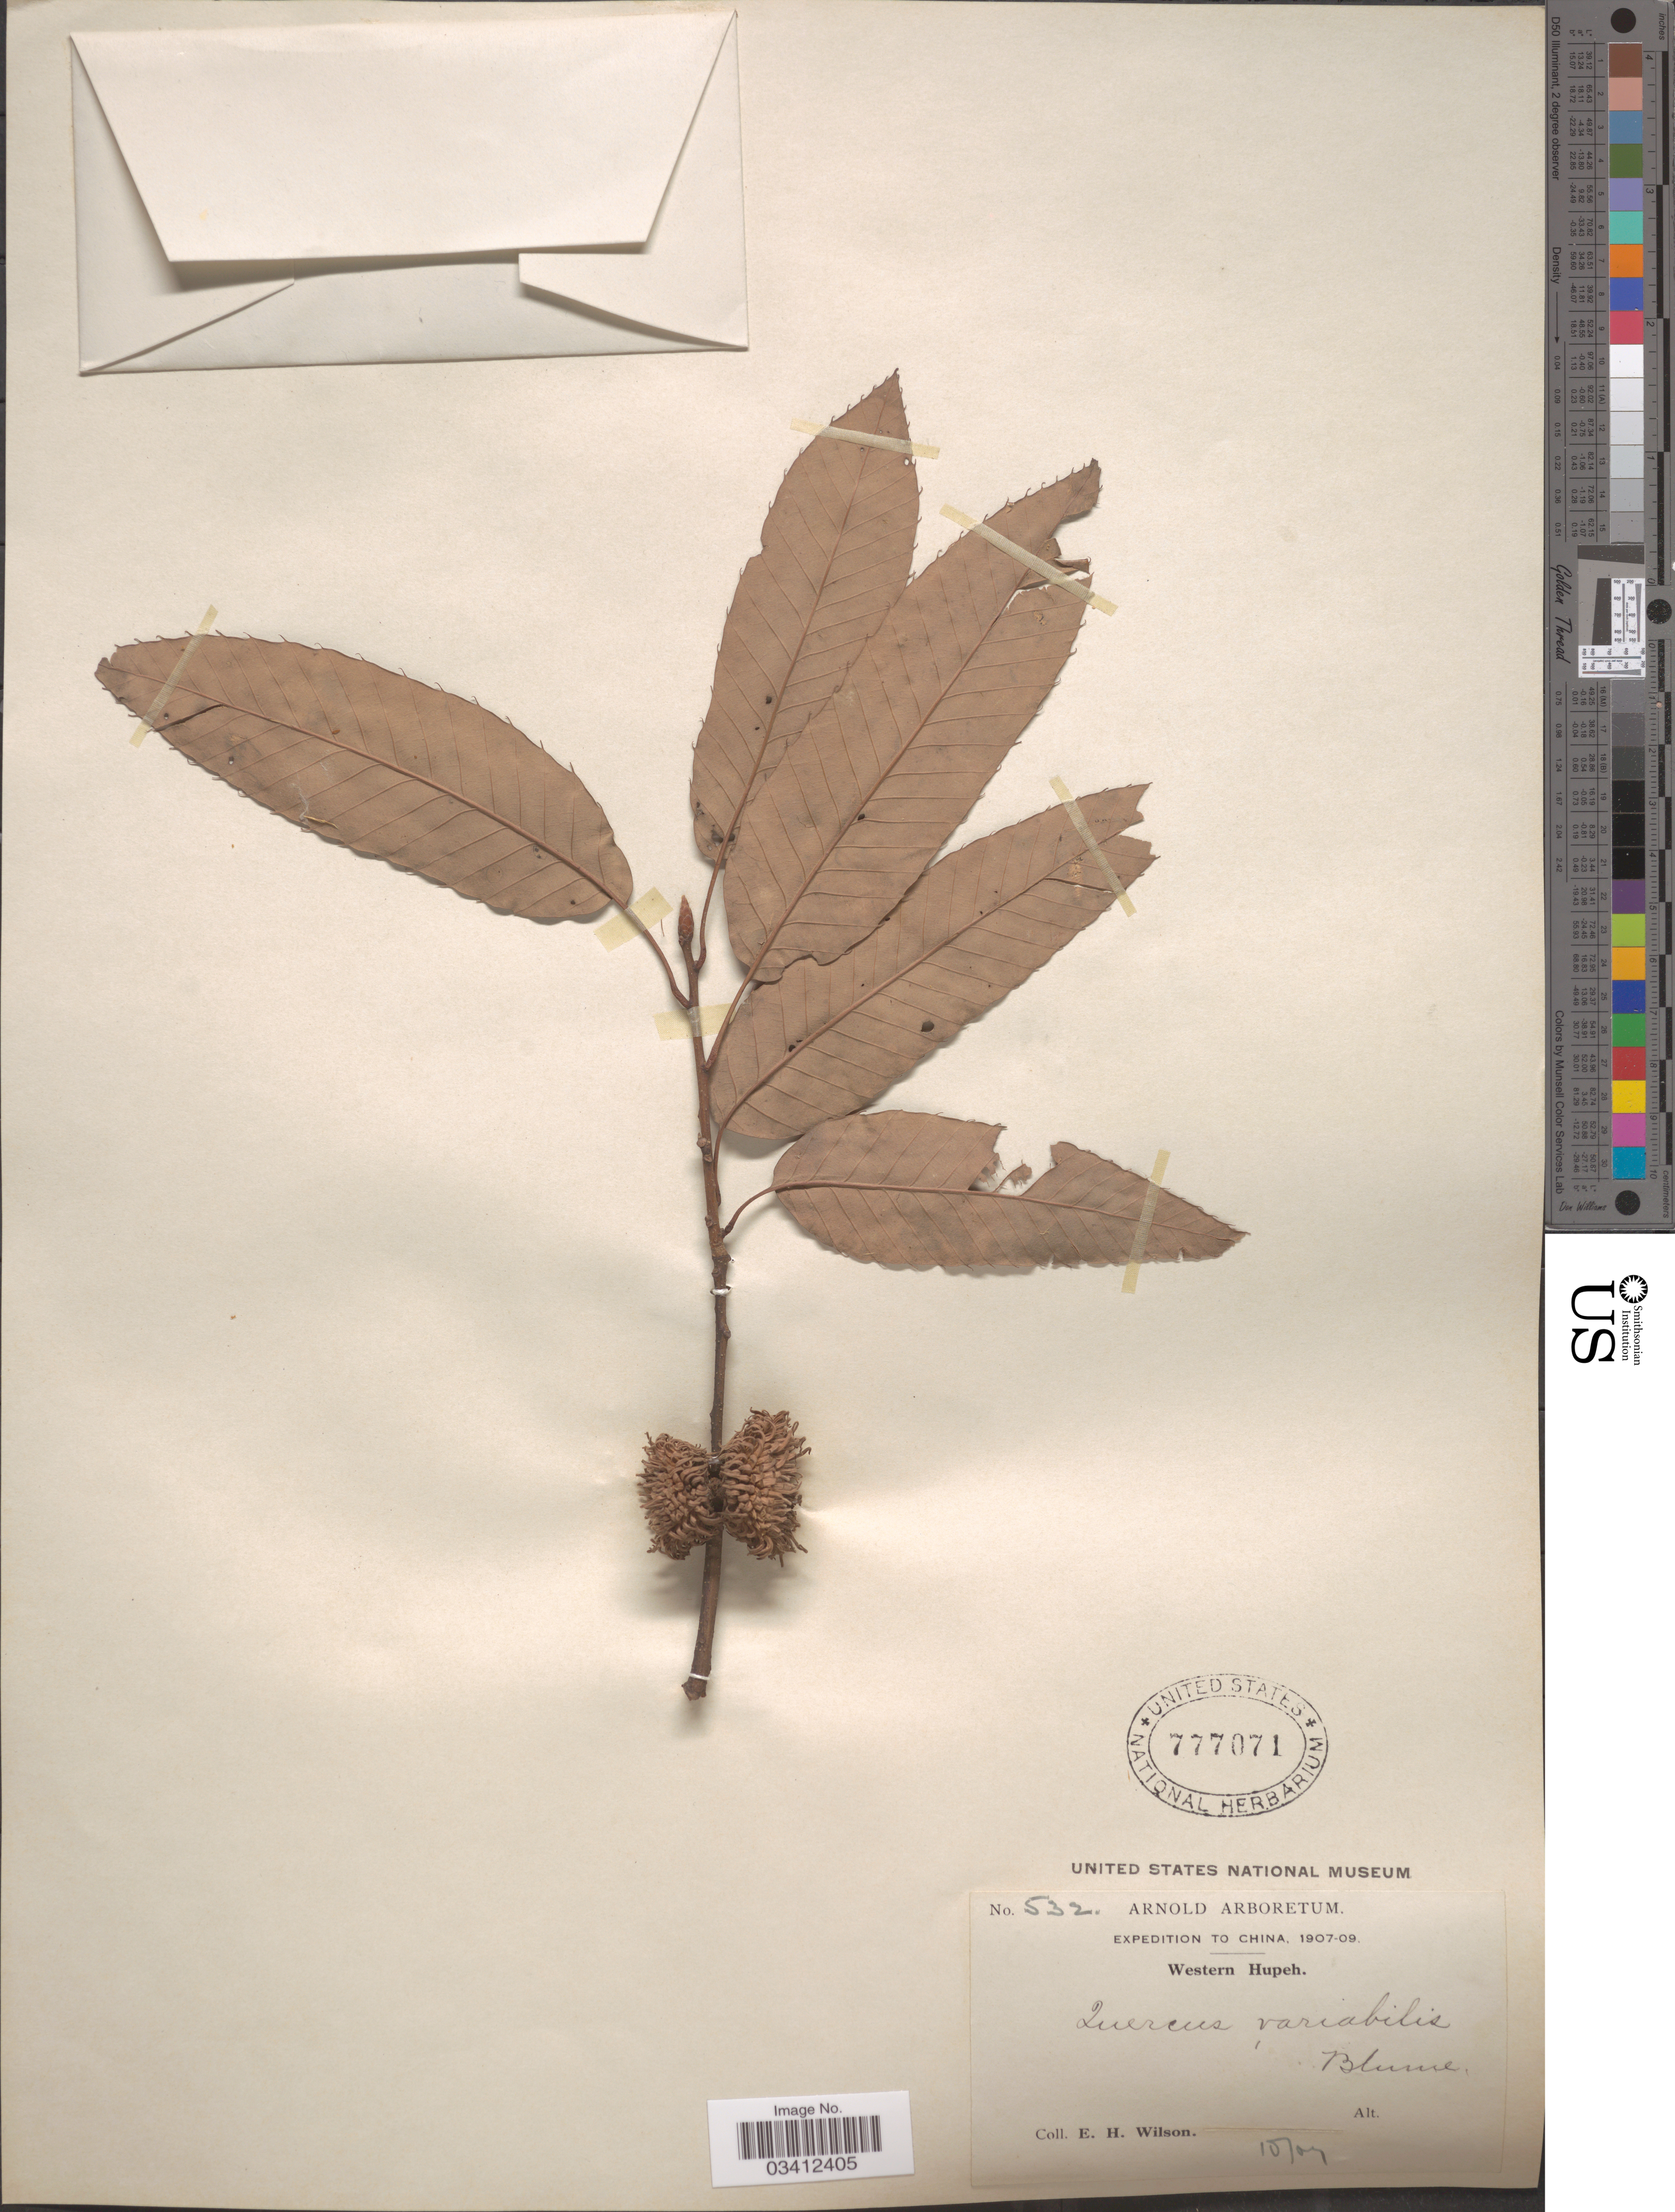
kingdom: Plantae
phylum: Tracheophyta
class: Magnoliopsida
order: Fagales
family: Fagaceae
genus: Quercus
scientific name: Quercus variabilis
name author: Blume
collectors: E. Wilson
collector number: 532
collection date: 1907-10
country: China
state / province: Hubei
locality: Western Hupeh.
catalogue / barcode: US 777071